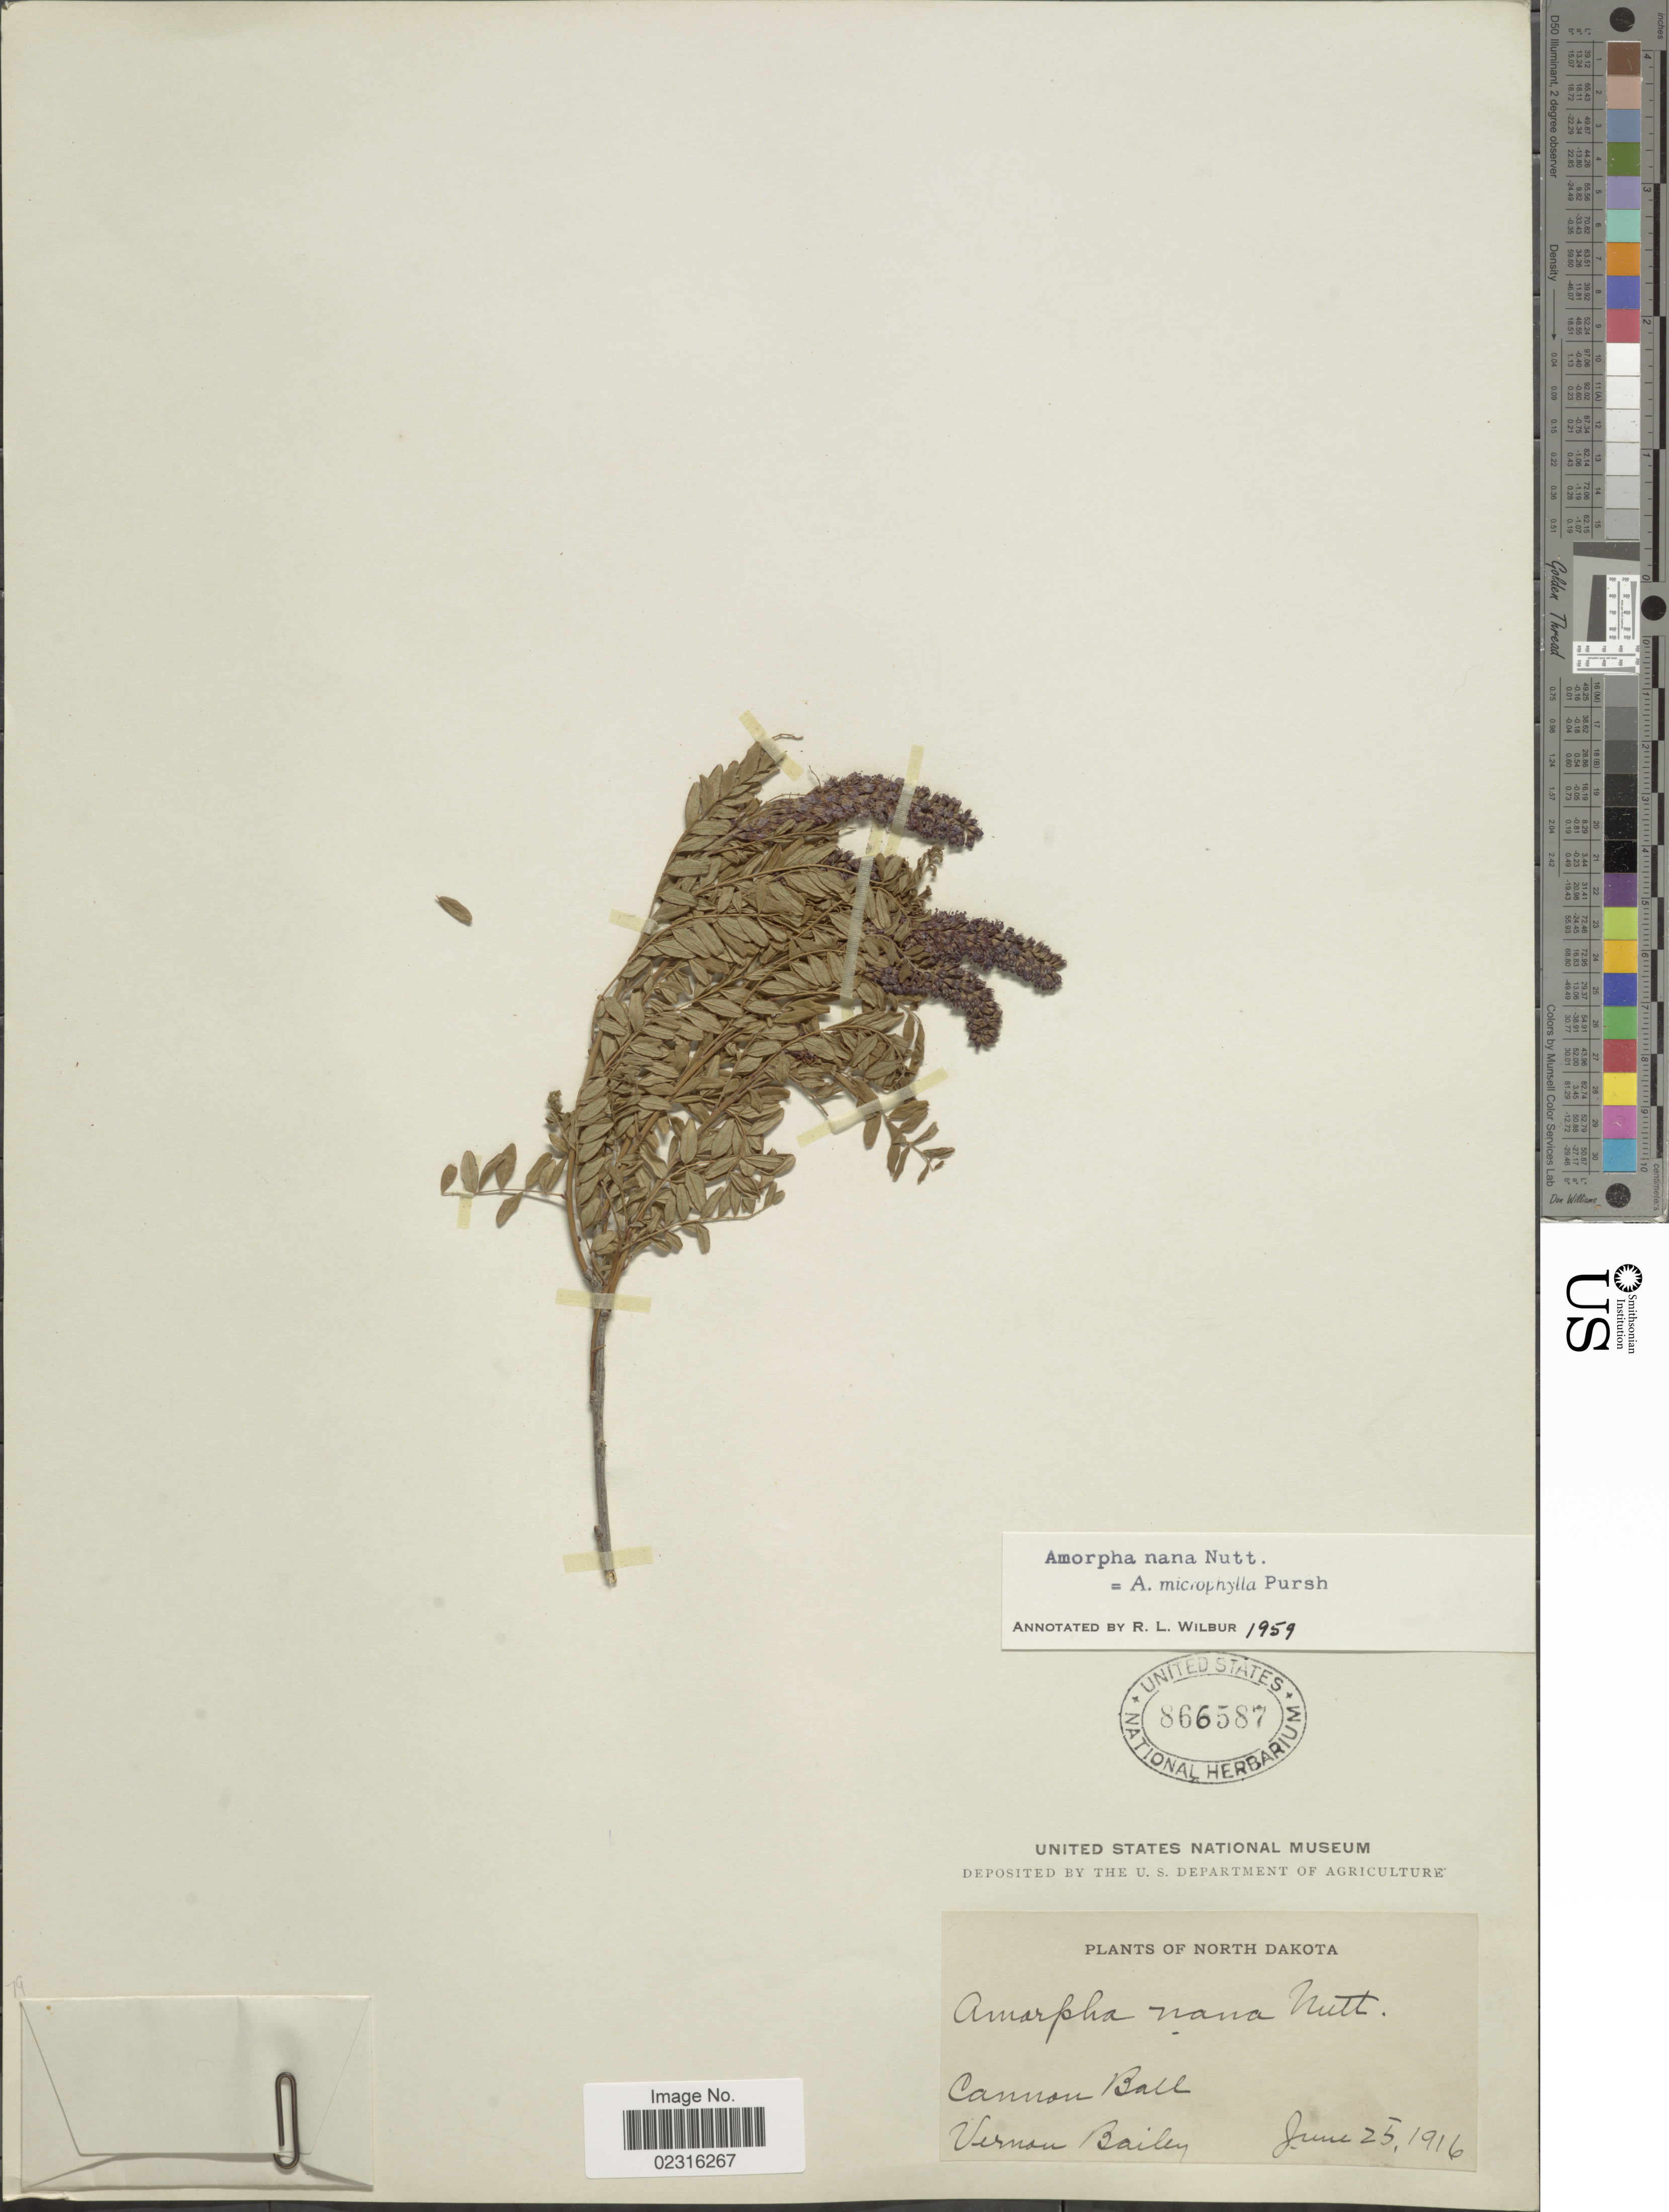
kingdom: Plantae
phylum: Tracheophyta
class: Magnoliopsida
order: Fabales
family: Fabaceae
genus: Amorpha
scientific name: Amorpha nana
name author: C. Fraser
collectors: V. O. Bailey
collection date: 1916-06-25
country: United States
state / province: North Dakota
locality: Cannon Ball.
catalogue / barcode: US 866587